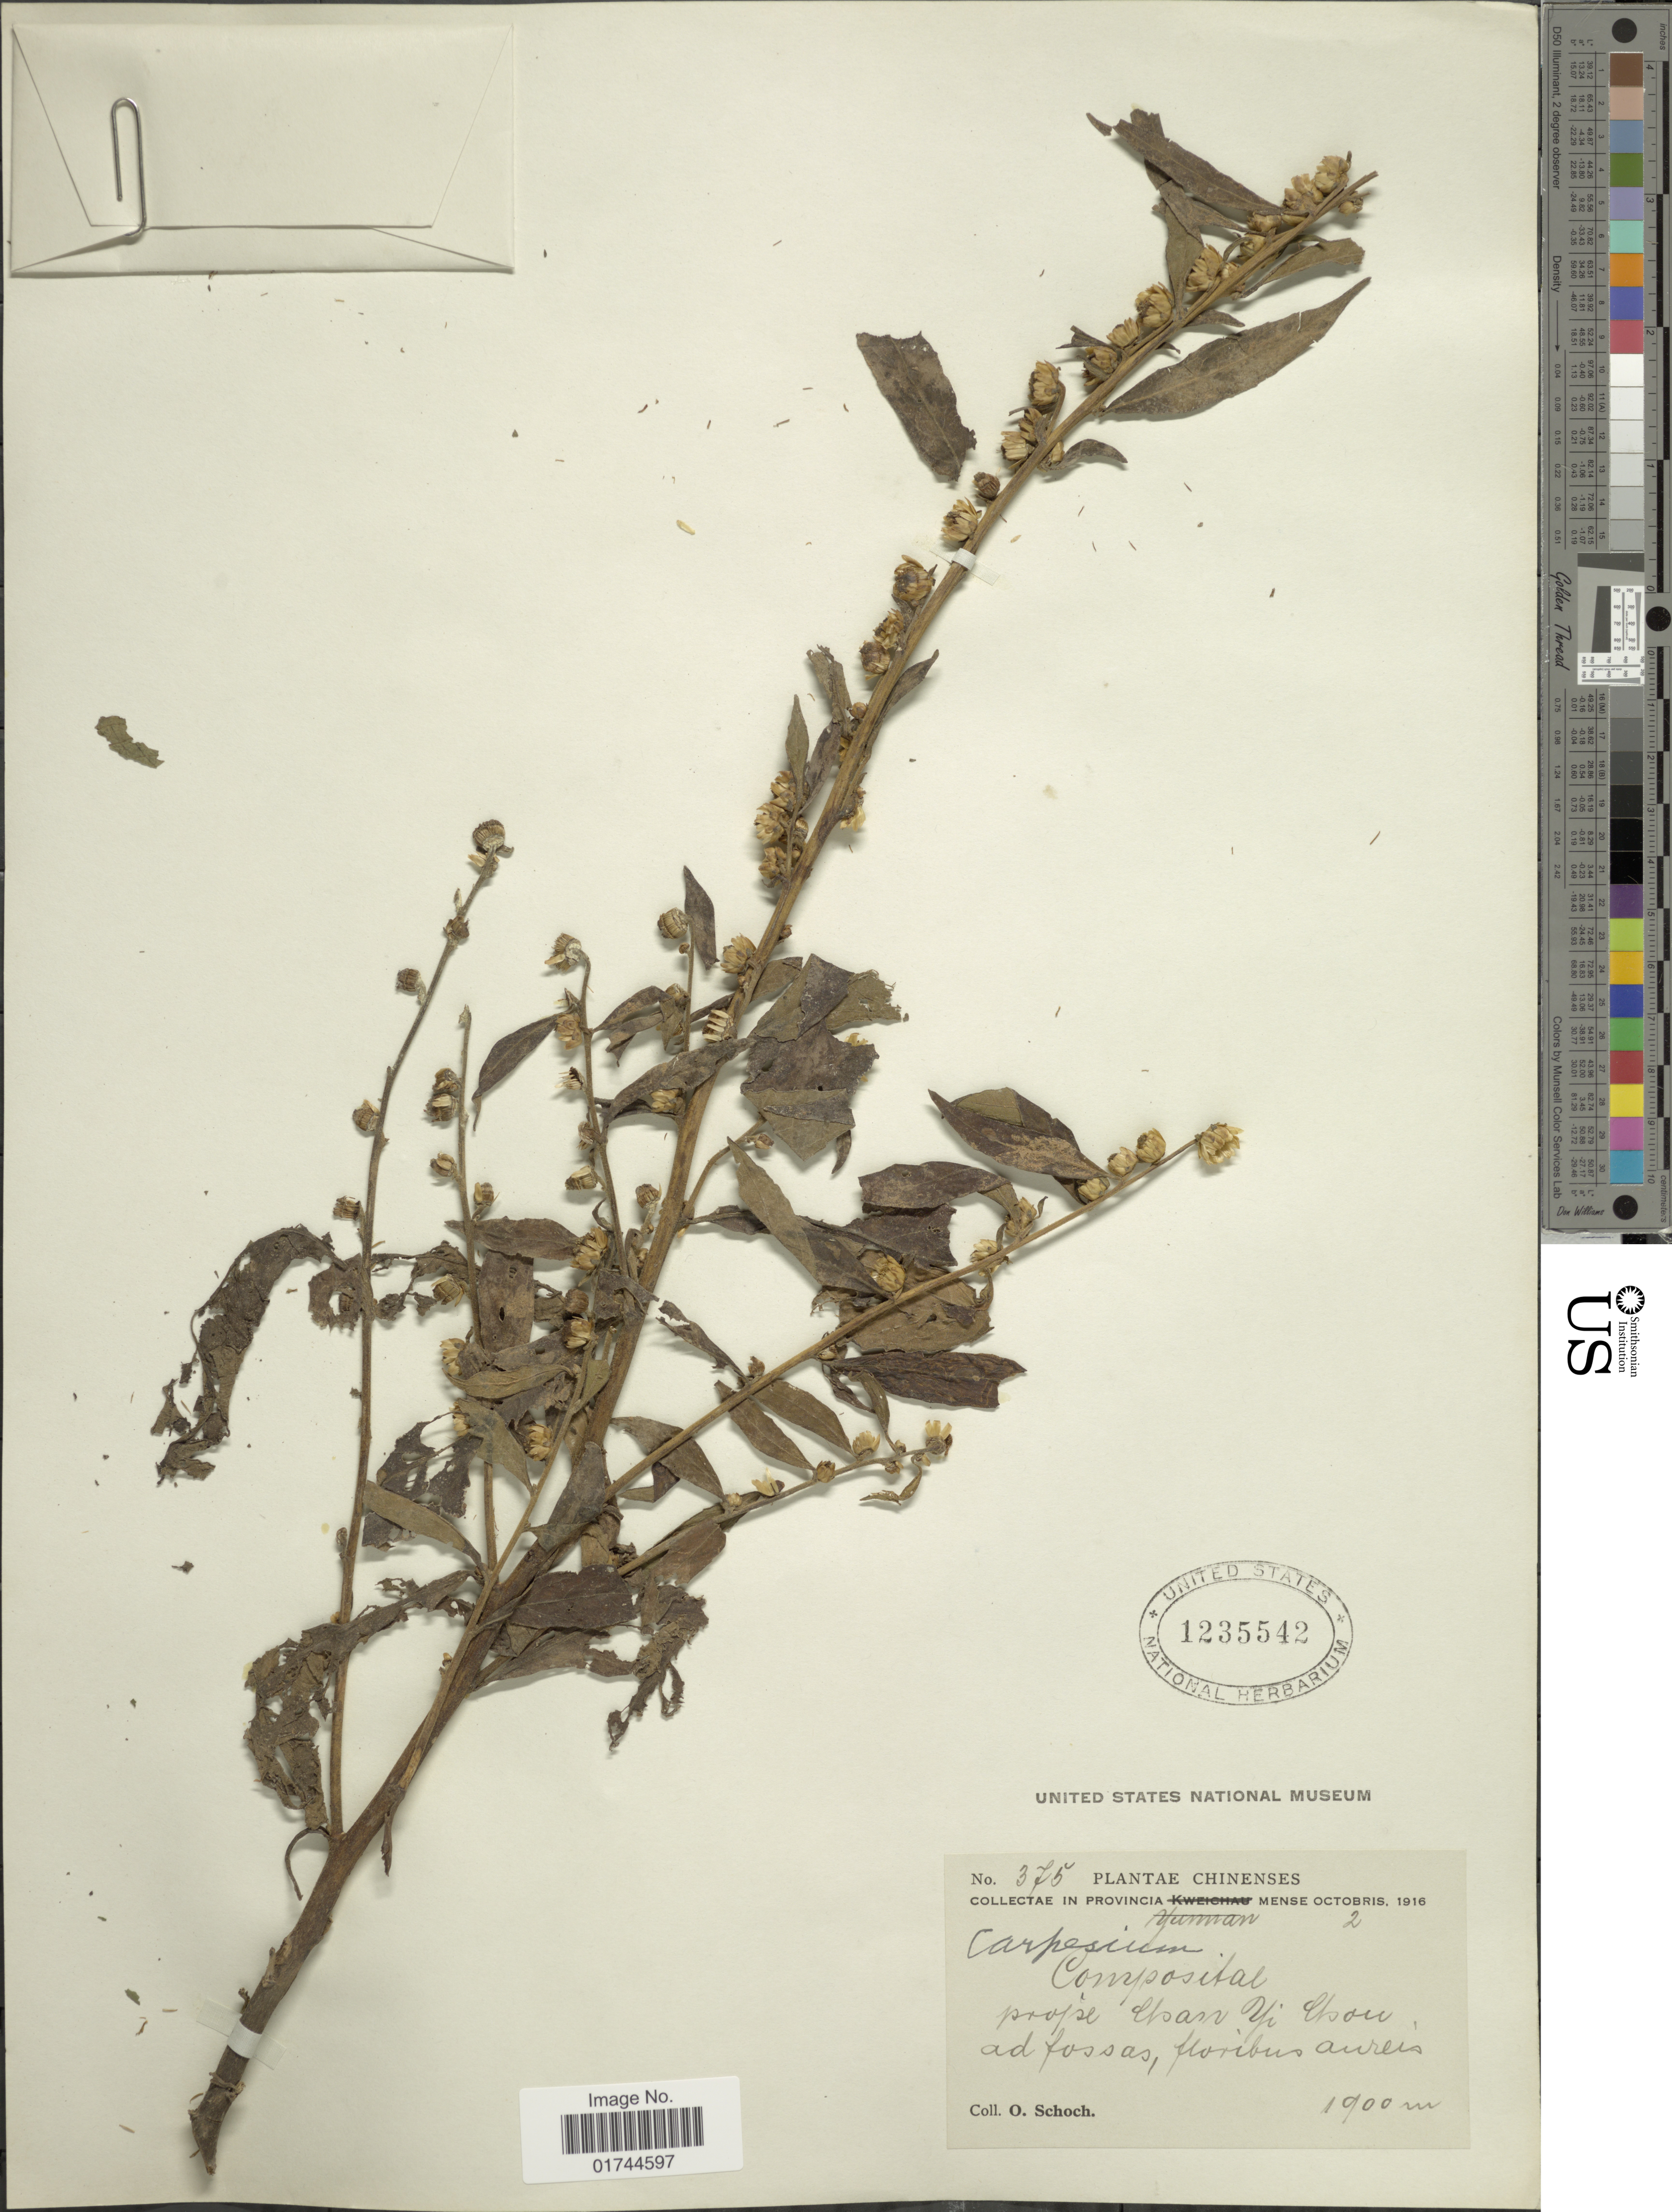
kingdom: Plantae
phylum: Tracheophyta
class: Magnoliopsida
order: Asterales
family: Asteraceae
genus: Carpesium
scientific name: Carpesium abrotanoides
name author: L.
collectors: O. Schoch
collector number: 375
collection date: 1916-10-02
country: China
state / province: Yunnan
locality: Chinenses, prope elsan yi efsou ad fossas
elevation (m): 1900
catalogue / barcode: US 1235542